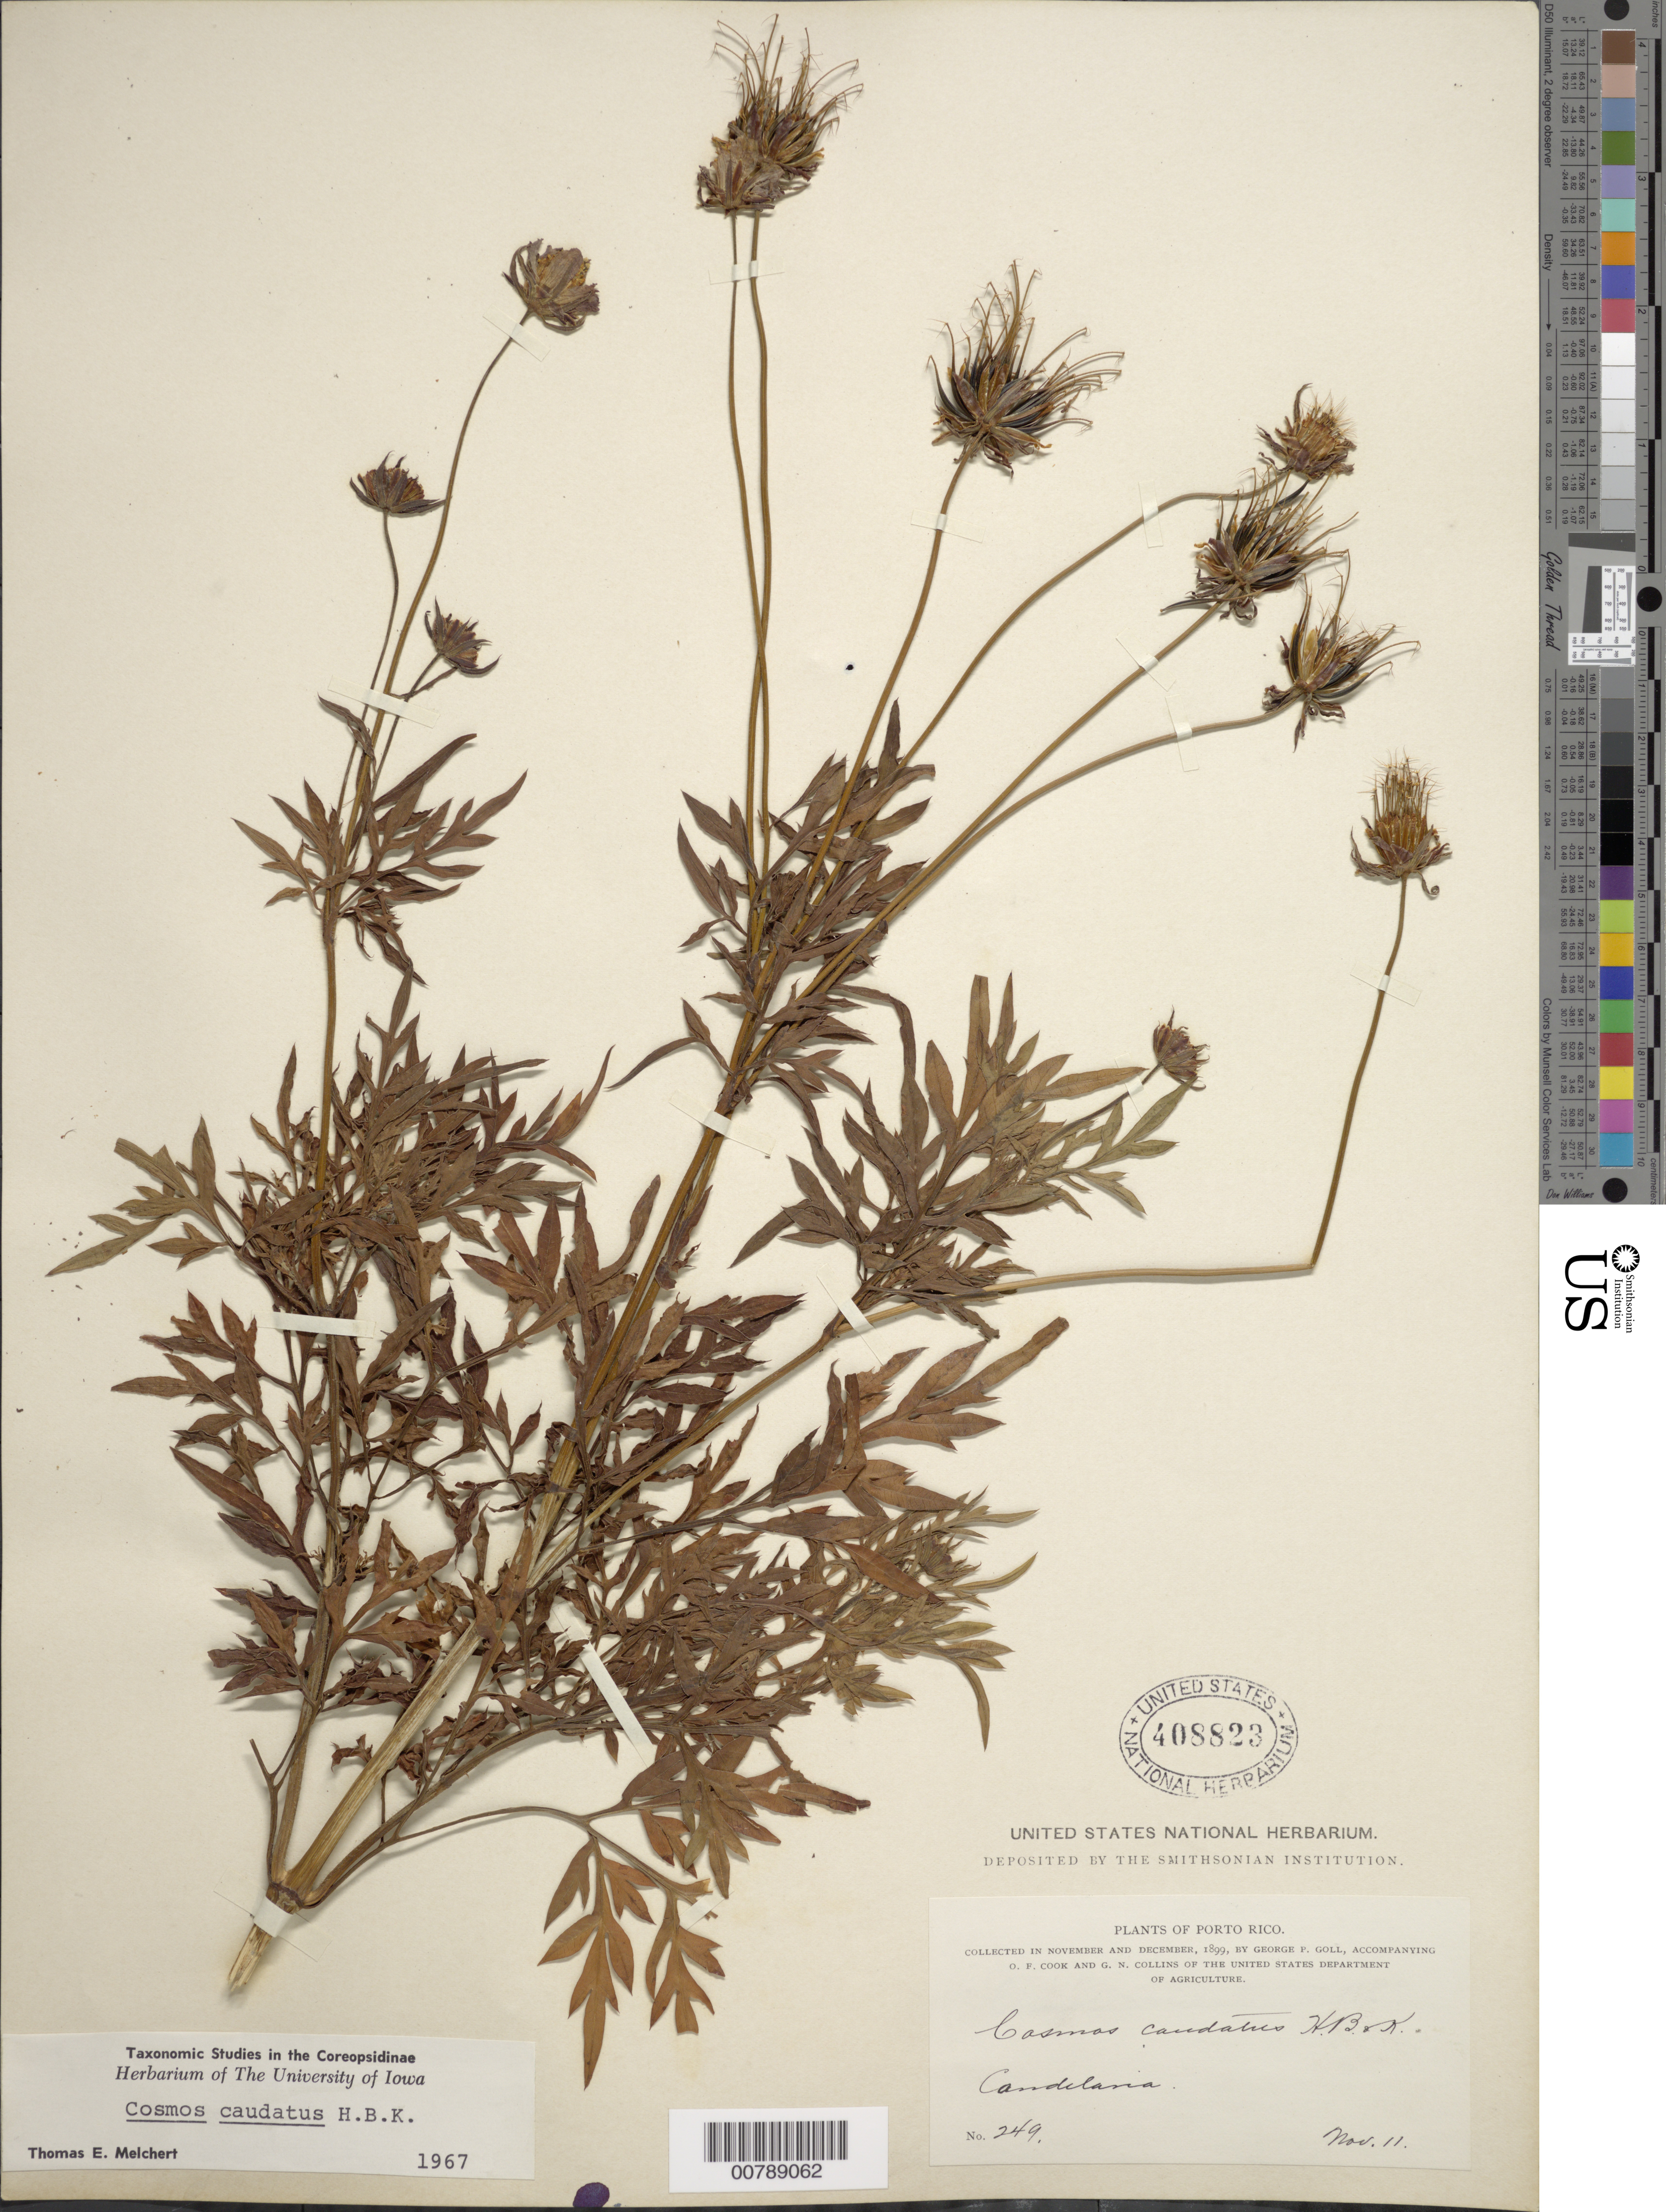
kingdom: Plantae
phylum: Tracheophyta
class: Magnoliopsida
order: Asterales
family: Asteraceae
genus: Cosmos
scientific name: Cosmos caudatus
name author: Kunth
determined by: Melchert, T. E.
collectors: G. Goll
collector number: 249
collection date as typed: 11 Nov 1899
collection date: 1899-11-11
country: Puerto Rico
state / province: Mayagüez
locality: Candelaria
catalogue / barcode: US 408823